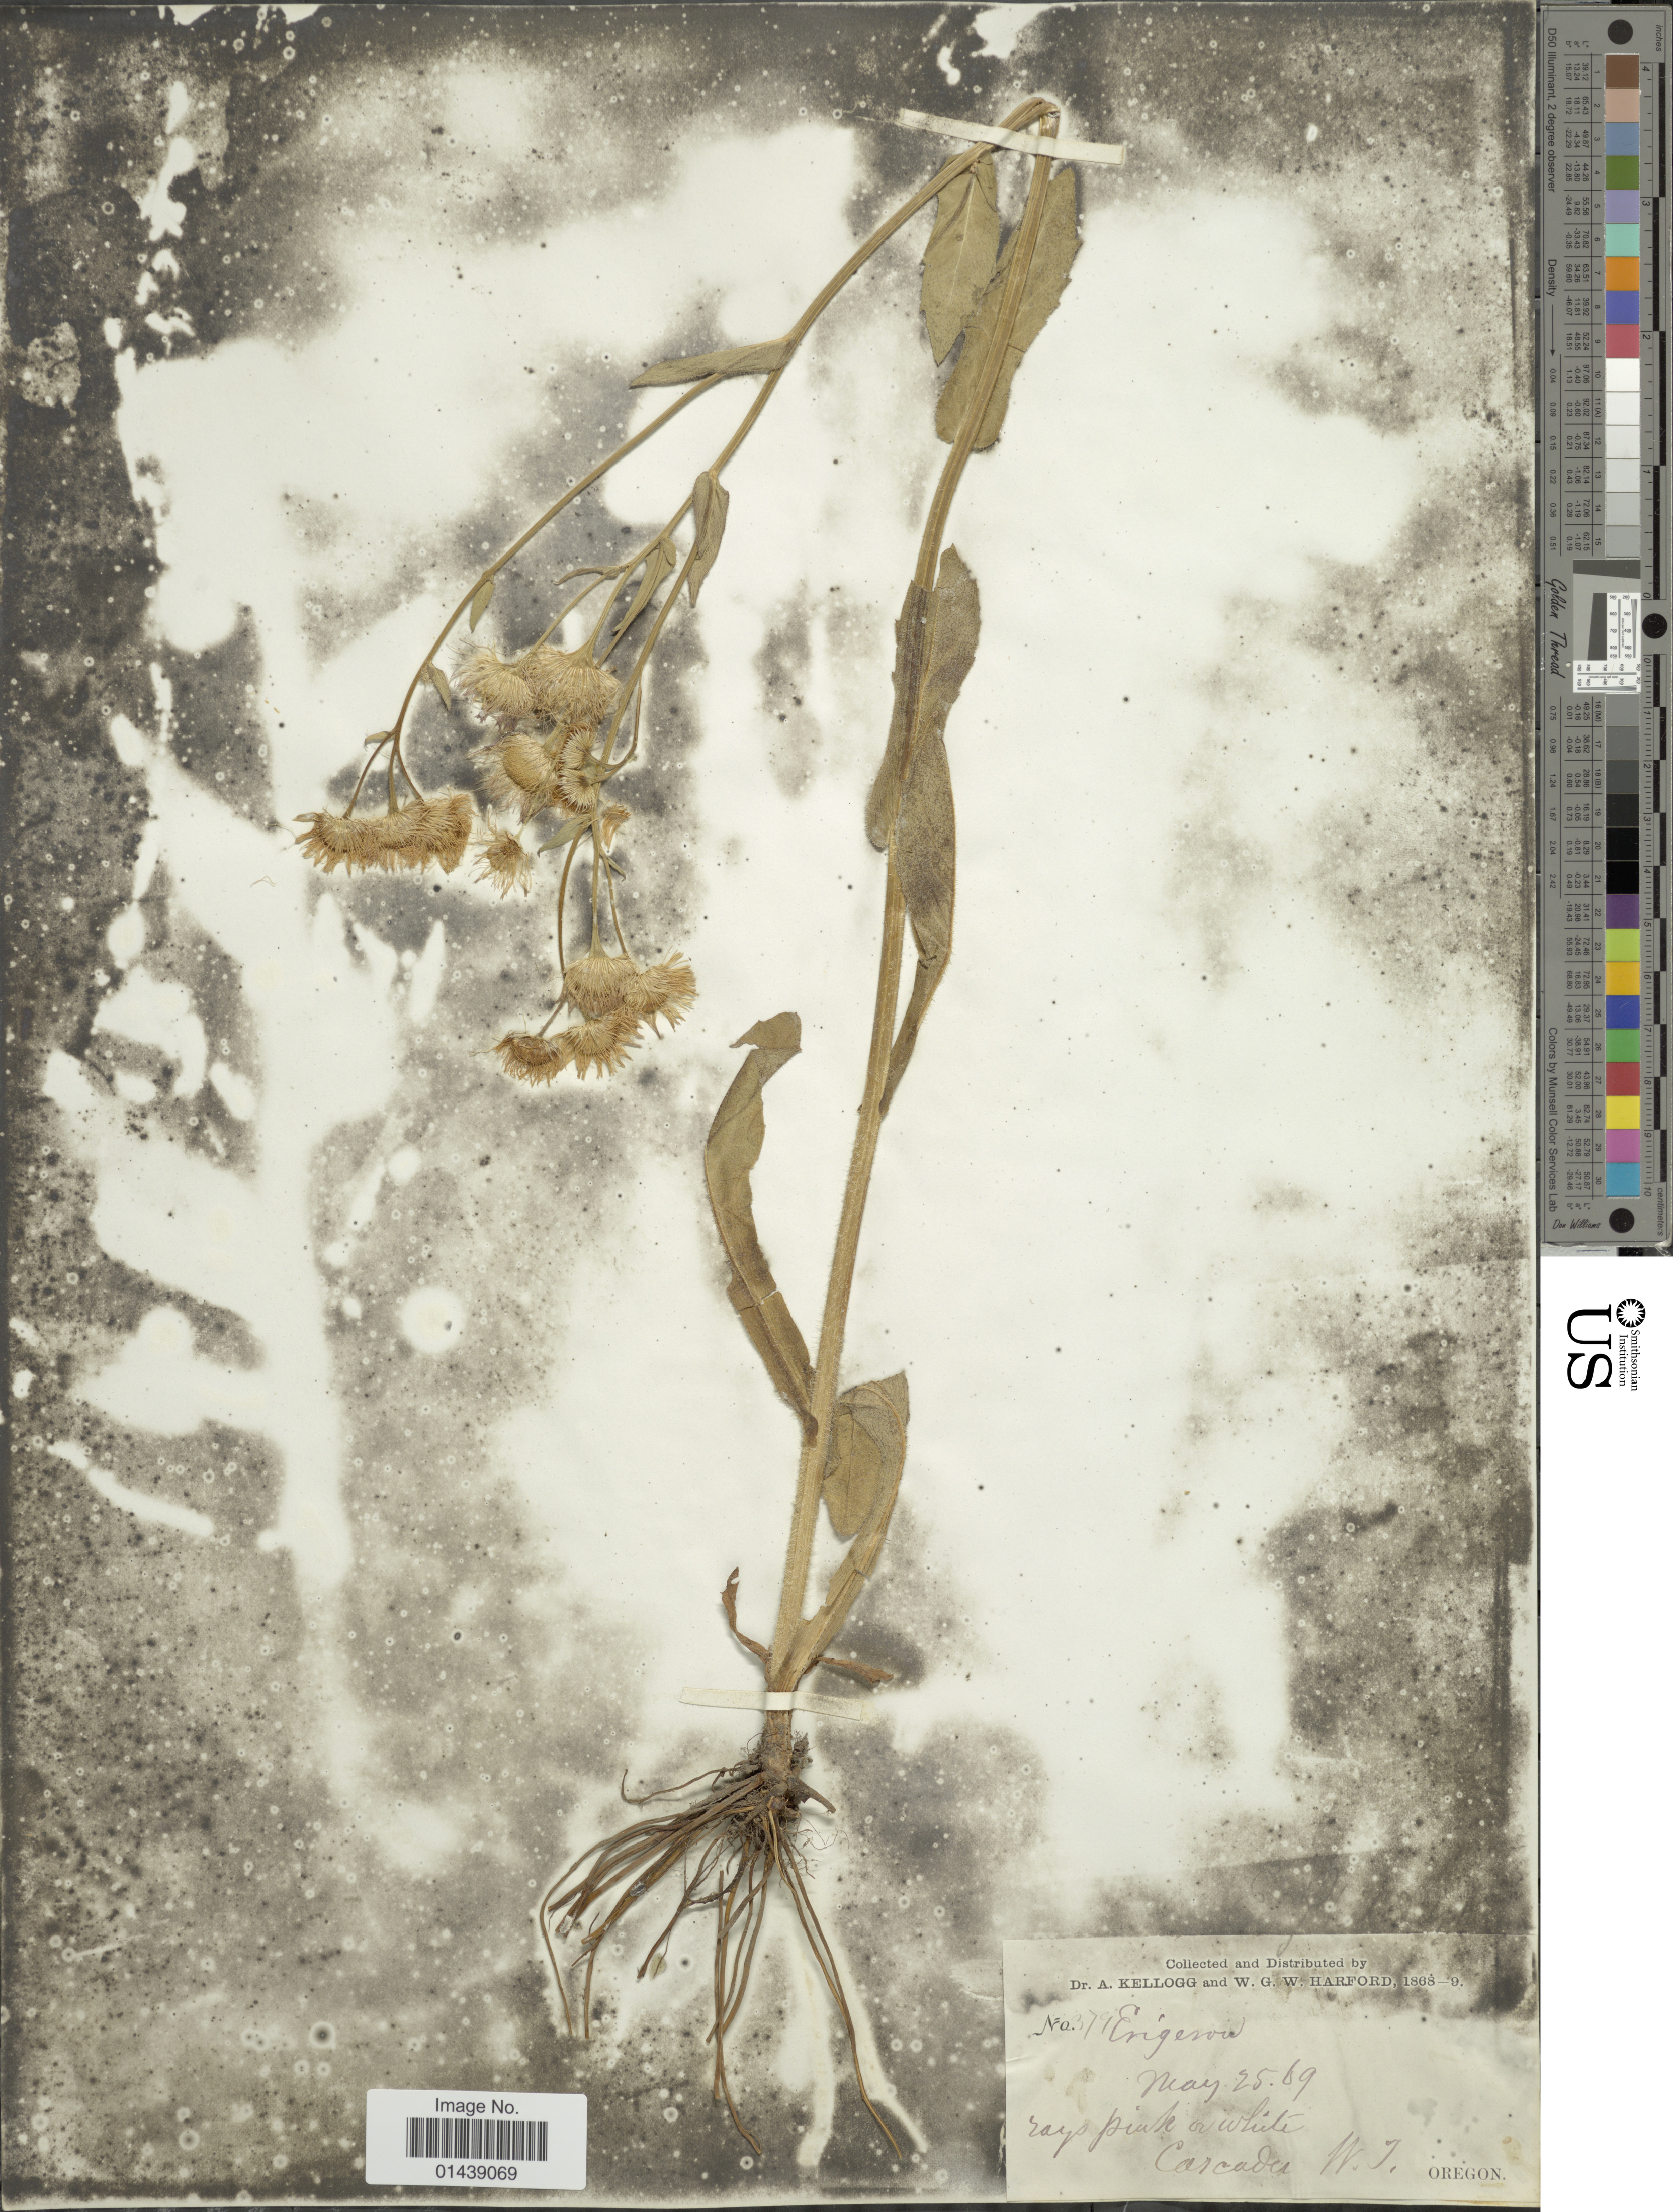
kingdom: Plantae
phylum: Tracheophyta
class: Magnoliopsida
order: Asterales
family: Asteraceae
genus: Erigeron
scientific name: Erigeron philadelphicus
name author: L.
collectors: A. Kellogg & W. G. W. Harford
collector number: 379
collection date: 1869-05-25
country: United States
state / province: Oregon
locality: Cascades